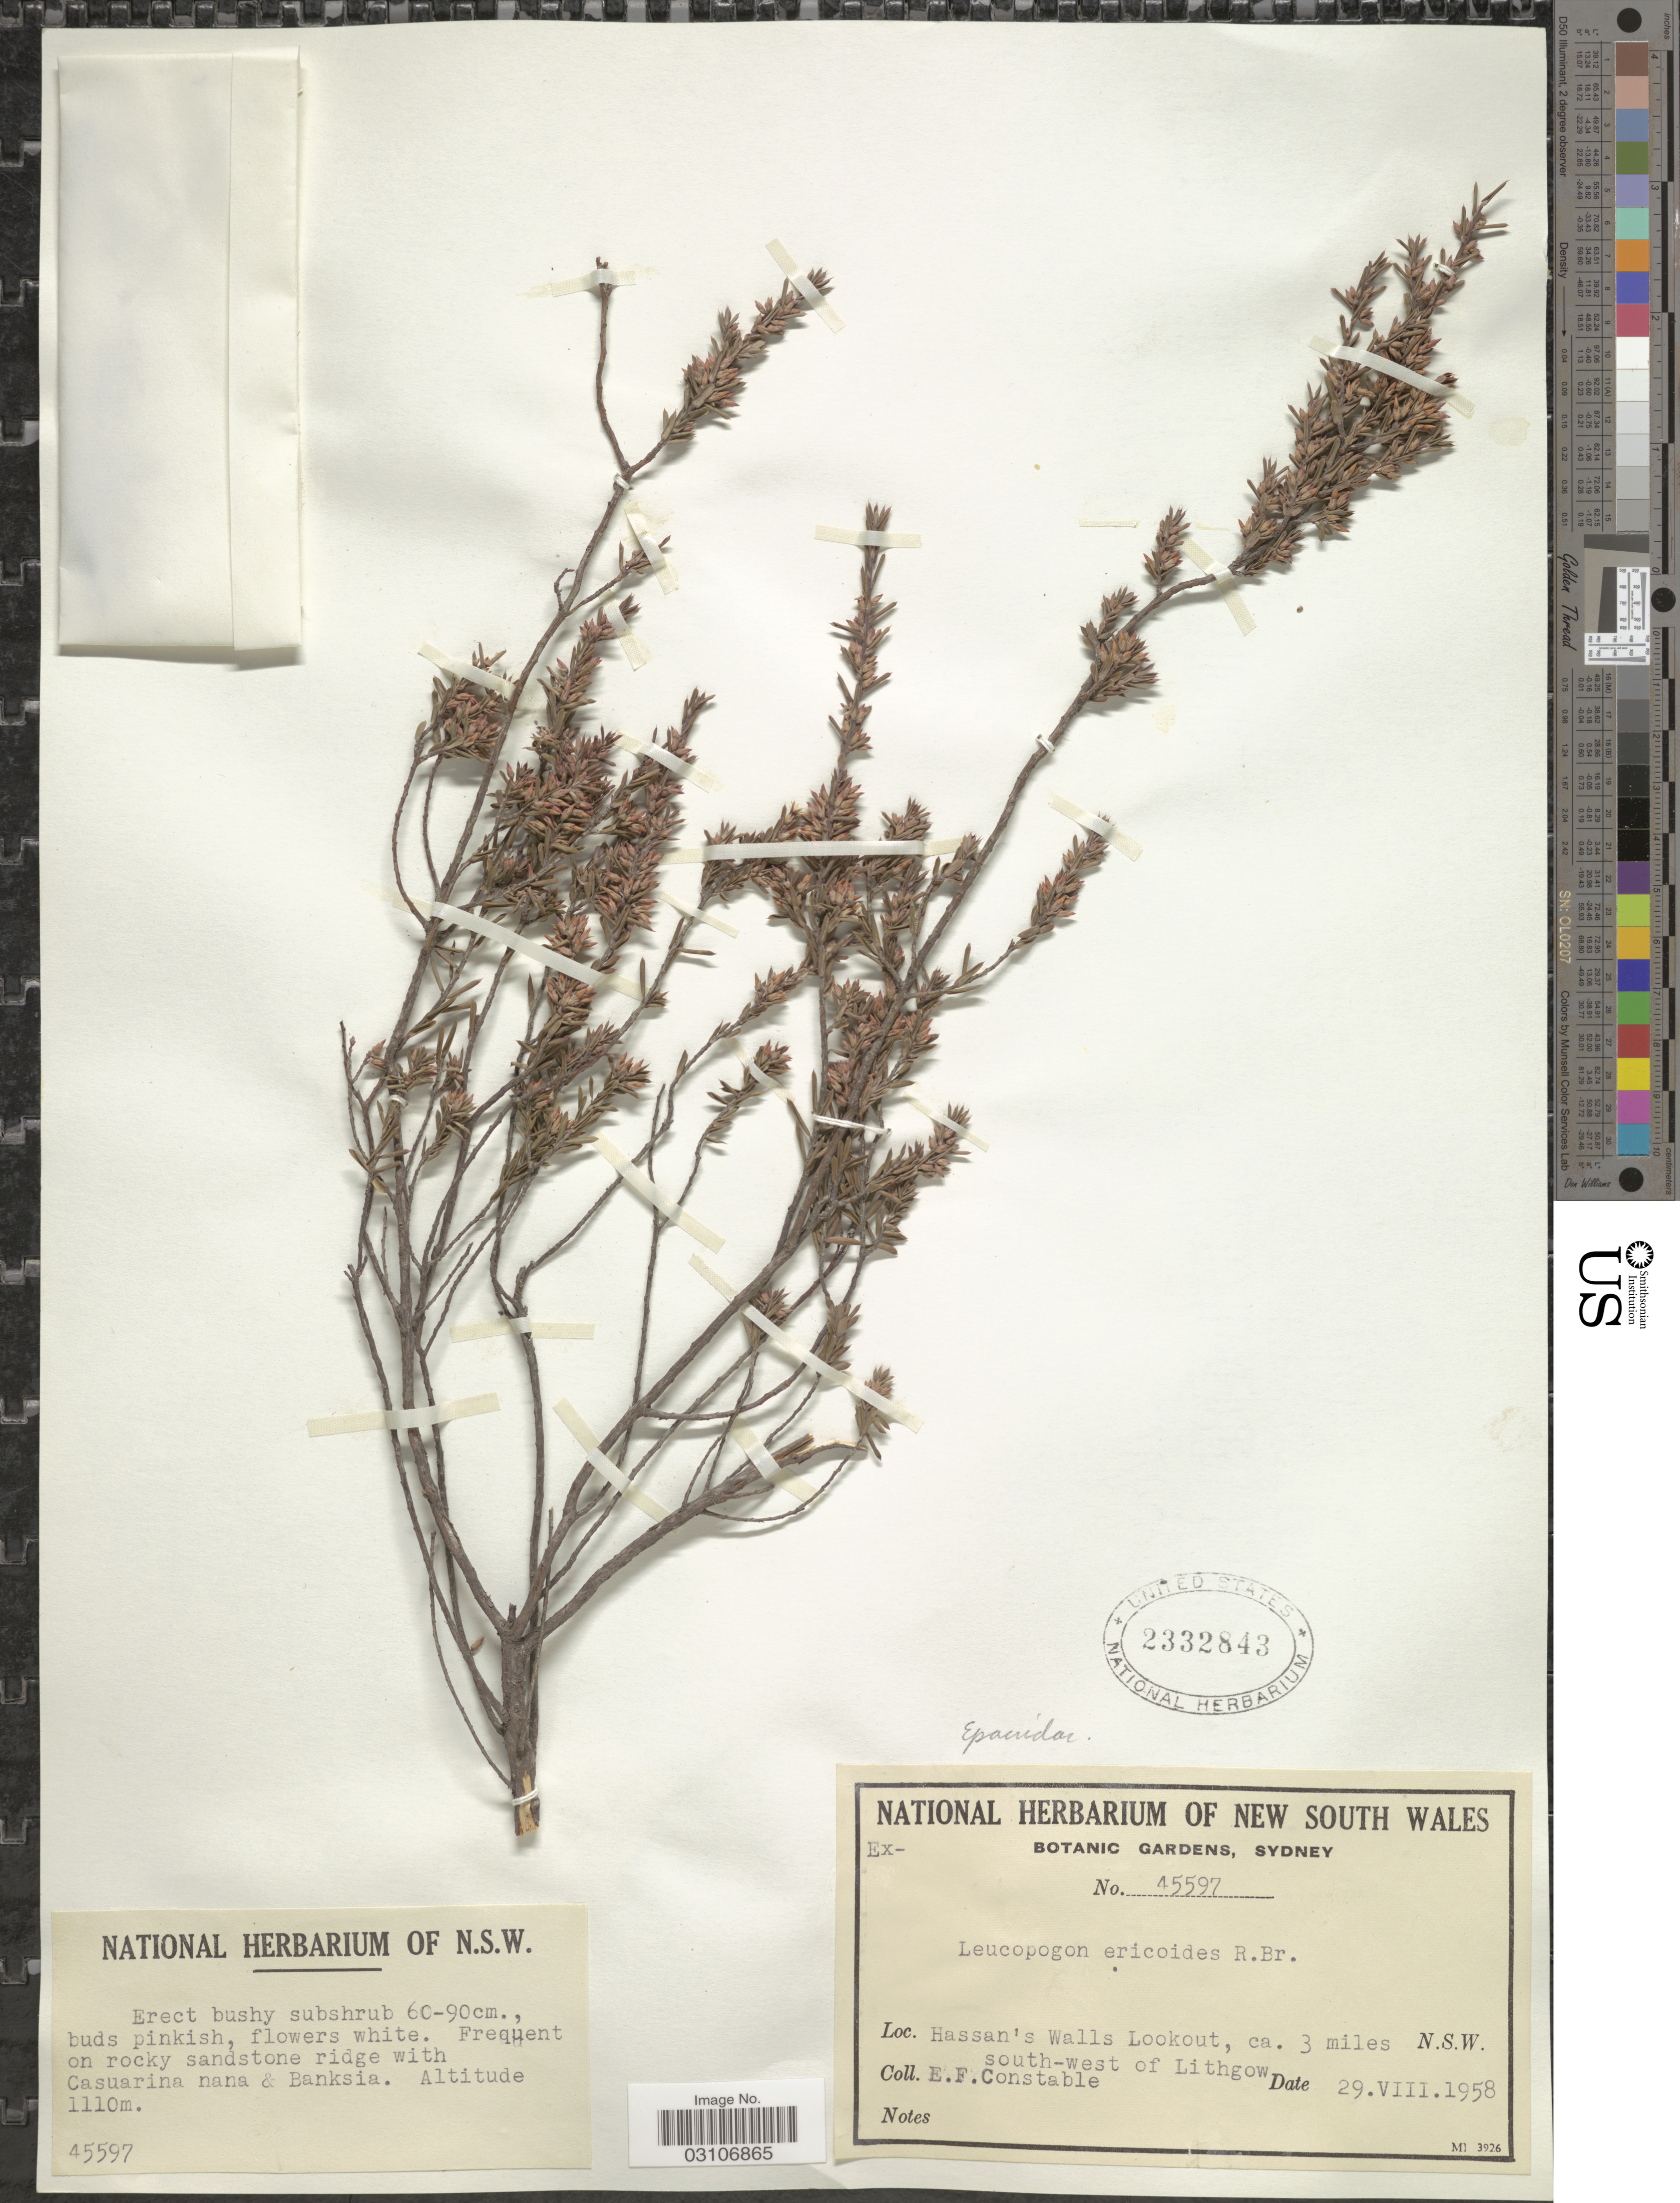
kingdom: Plantae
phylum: Tracheophyta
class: Magnoliopsida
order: Ericales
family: Ericaceae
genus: Leucopogon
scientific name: Leucopogon ericoides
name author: R. Br.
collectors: E. F. Constable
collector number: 45597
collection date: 1958-08-29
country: Australia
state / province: New South Wales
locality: Hassan's Walls Lookout, ca. 3 miles south-west of Lithgow.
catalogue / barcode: US 2332843